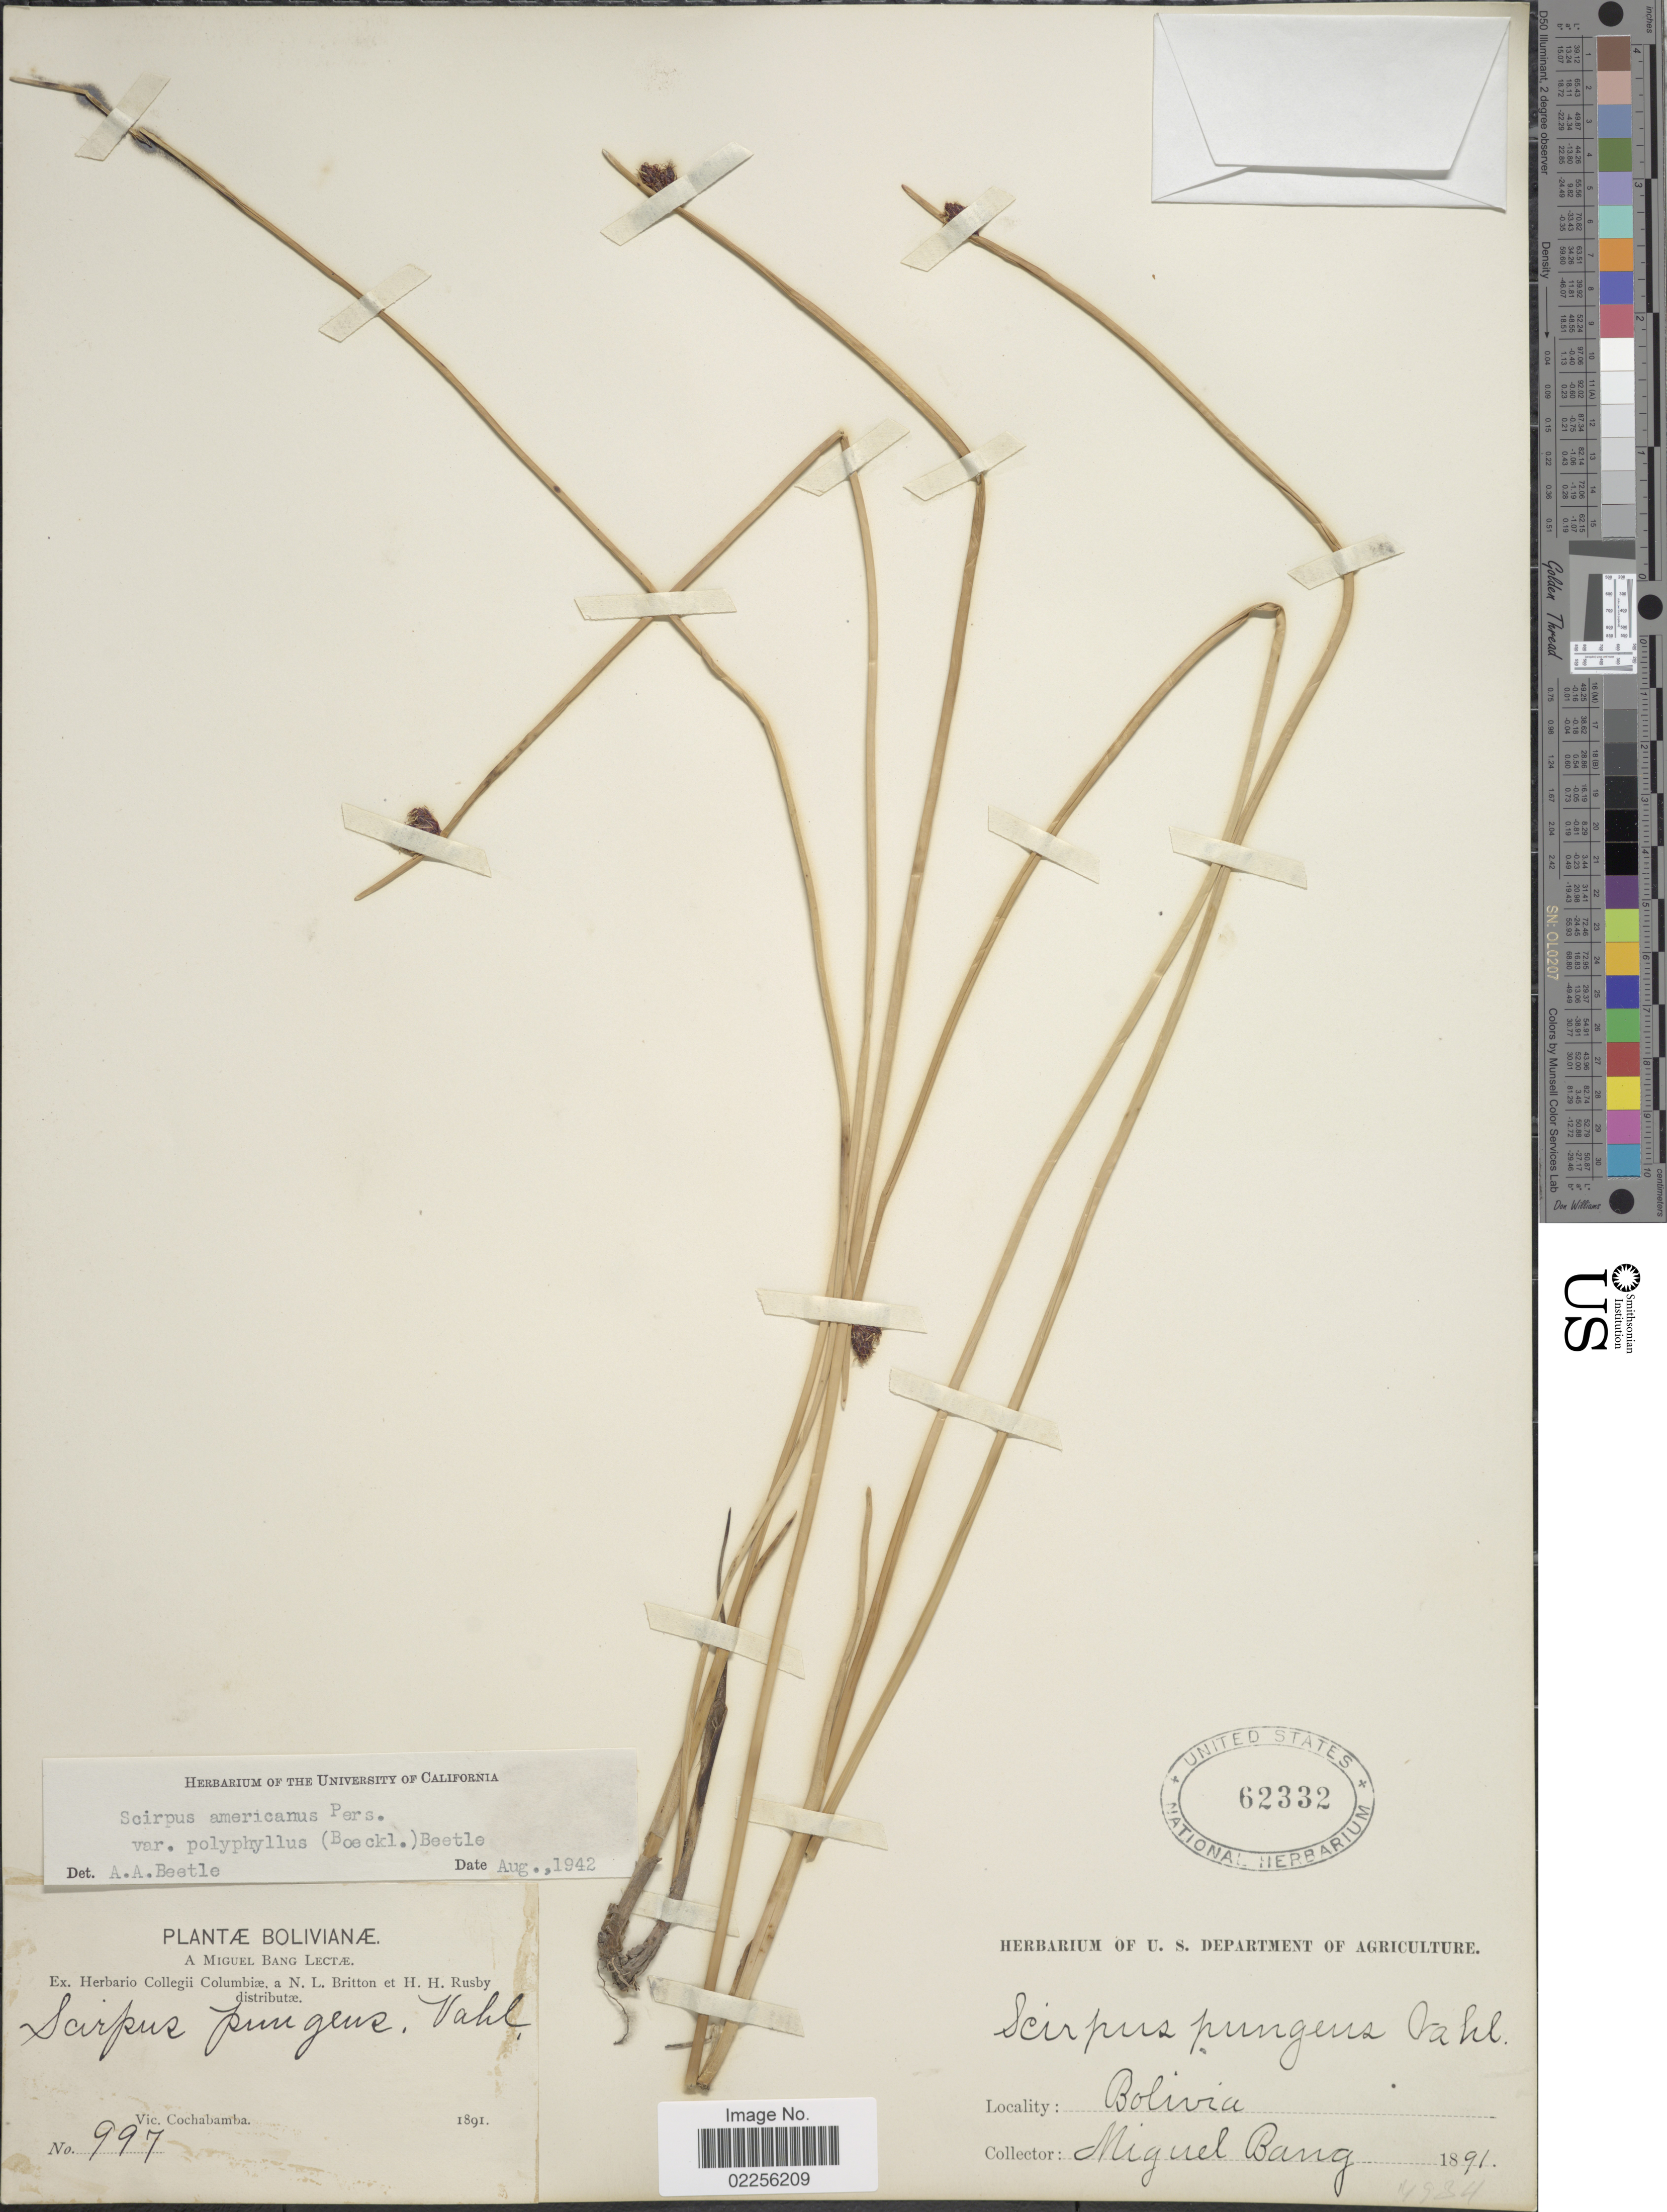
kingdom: Plantae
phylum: Tracheophyta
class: Liliopsida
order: Poales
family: Cyperaceae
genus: Schoenoplectus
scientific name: Schoenoplectus pungens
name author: (Vahl) Palla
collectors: M. Bang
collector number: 997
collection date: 1891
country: Bolivia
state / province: Cochabamba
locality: Vic. Cochabamba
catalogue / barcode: US 62332